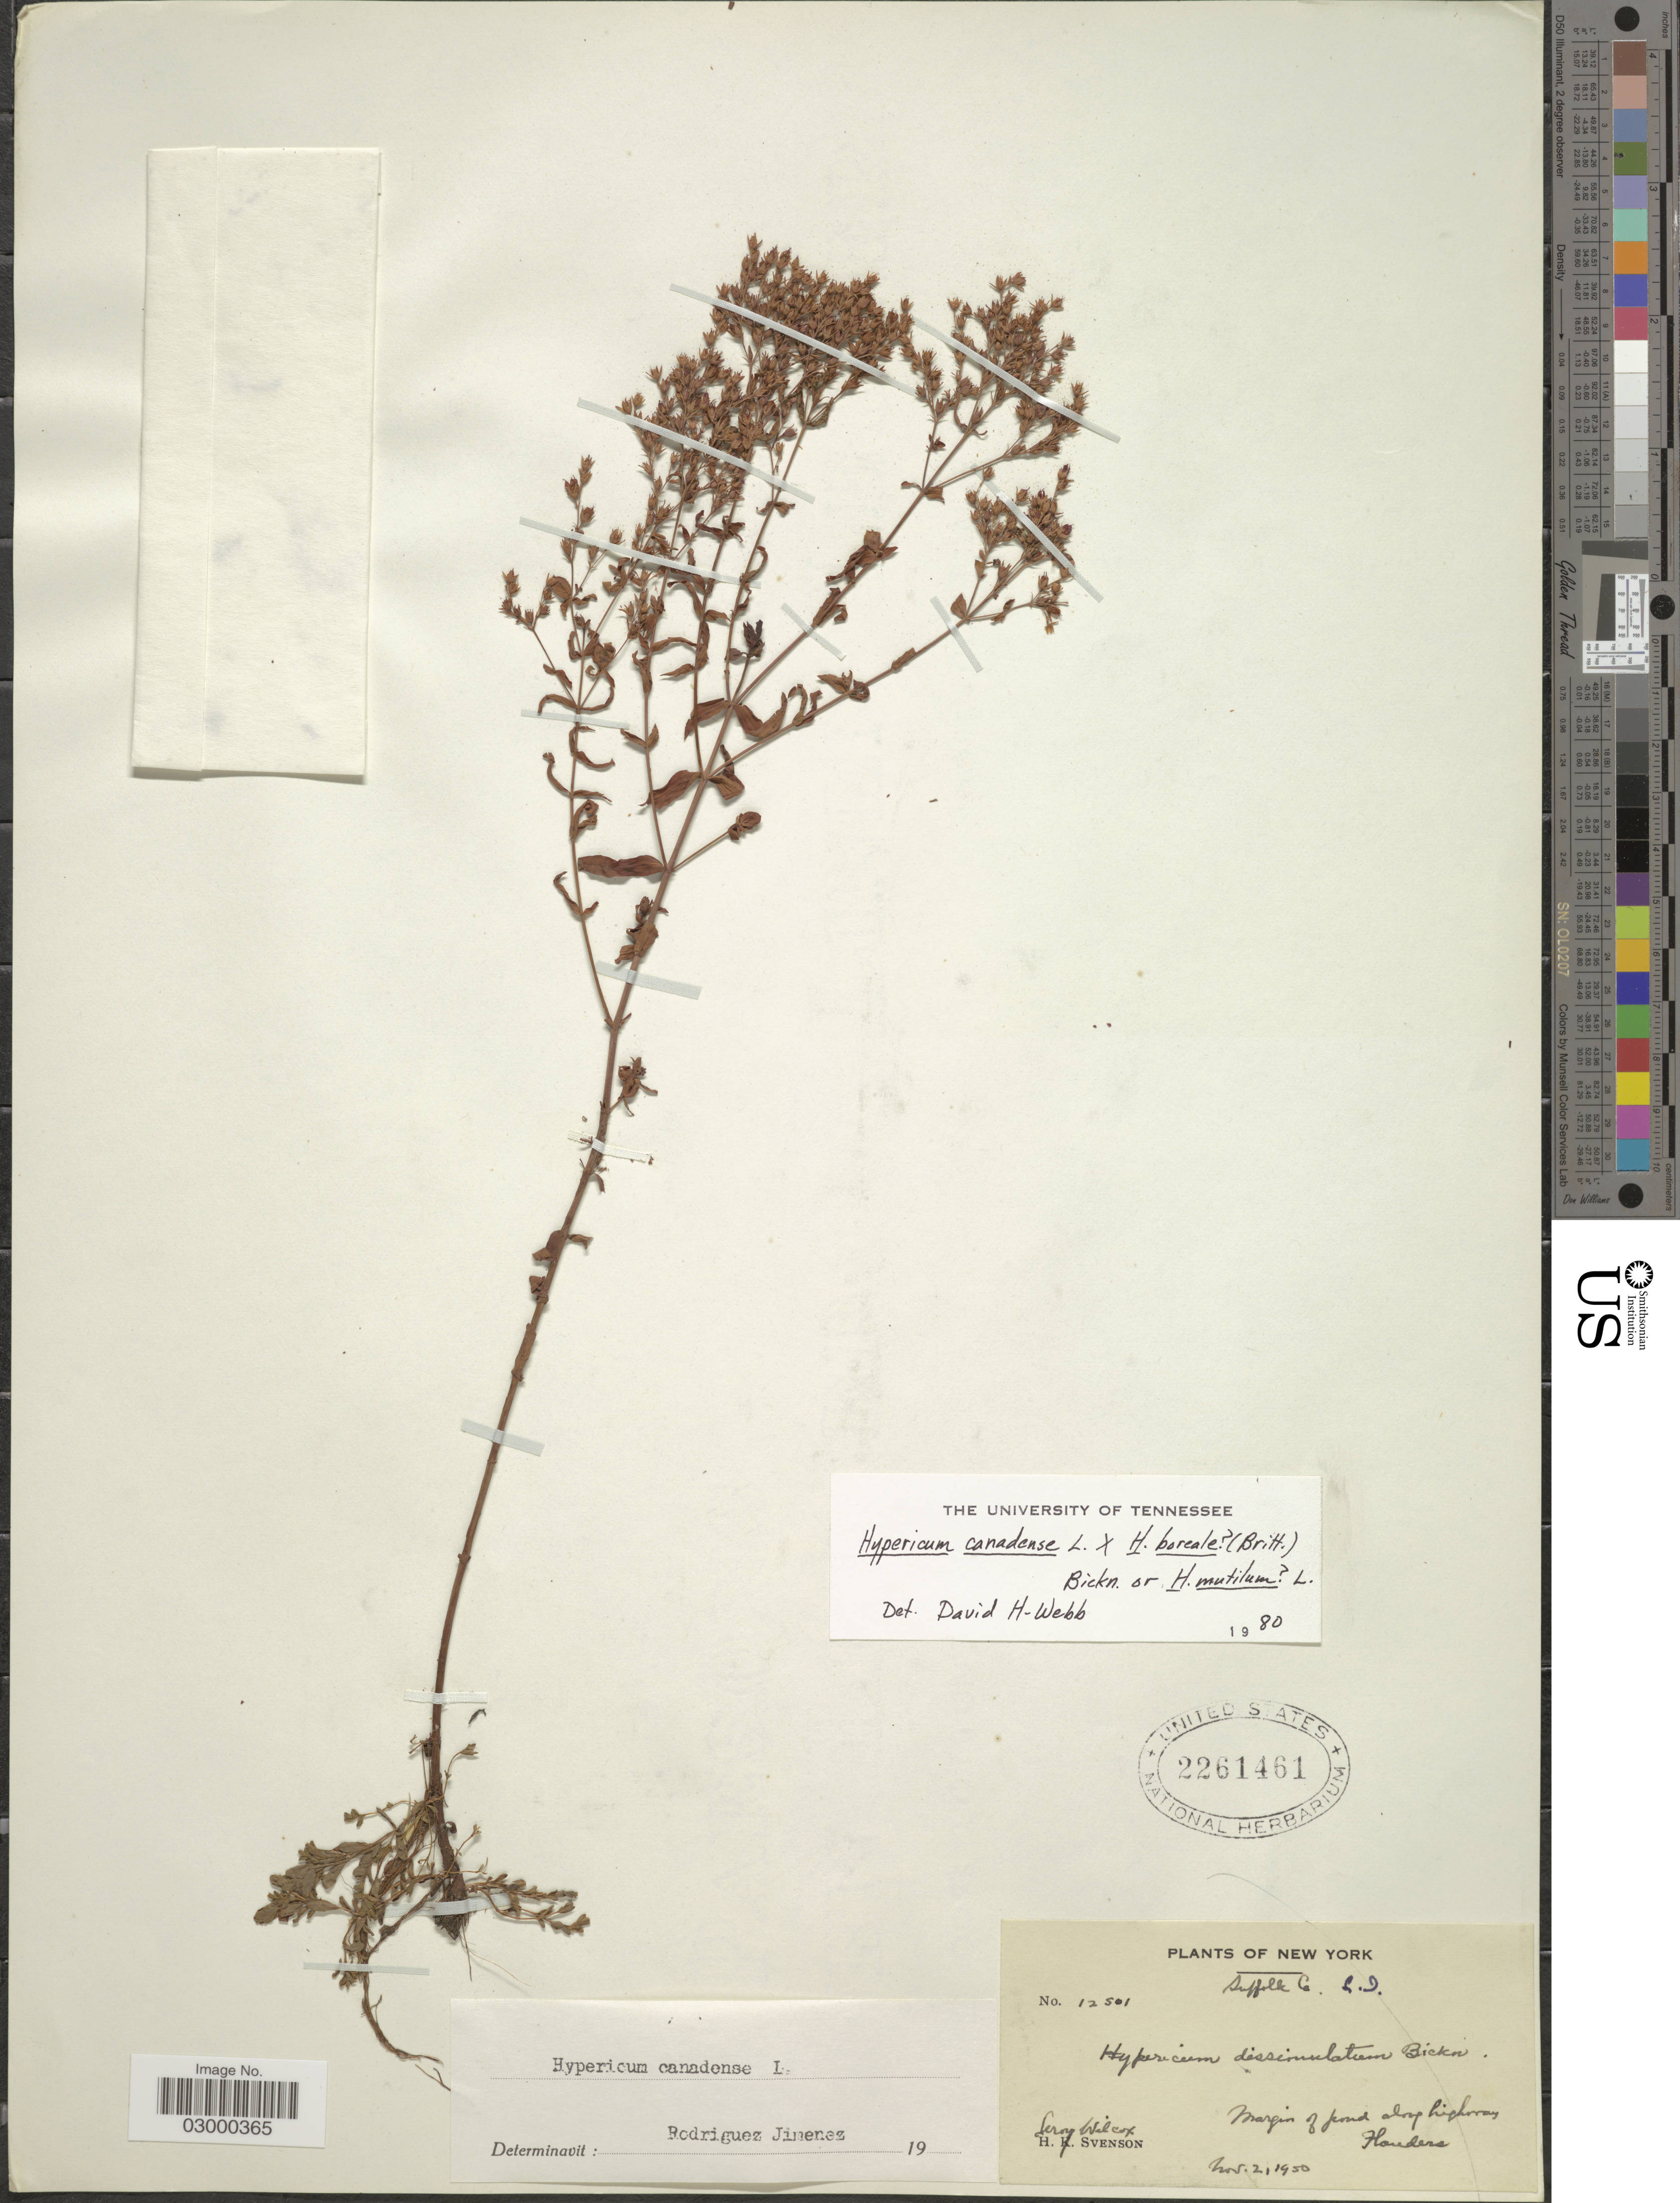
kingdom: Plantae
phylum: Tracheophyta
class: Magnoliopsida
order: Malpighiales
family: Hypericaceae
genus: Hypericum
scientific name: Hypericum canadense x H. sp.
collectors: H. K. Svenson & L. Wilcox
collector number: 12501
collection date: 1950-11-02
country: United States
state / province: New York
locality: Suffolk Co., L.I., Margin of pond along highway, Honders.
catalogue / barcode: US 2261461